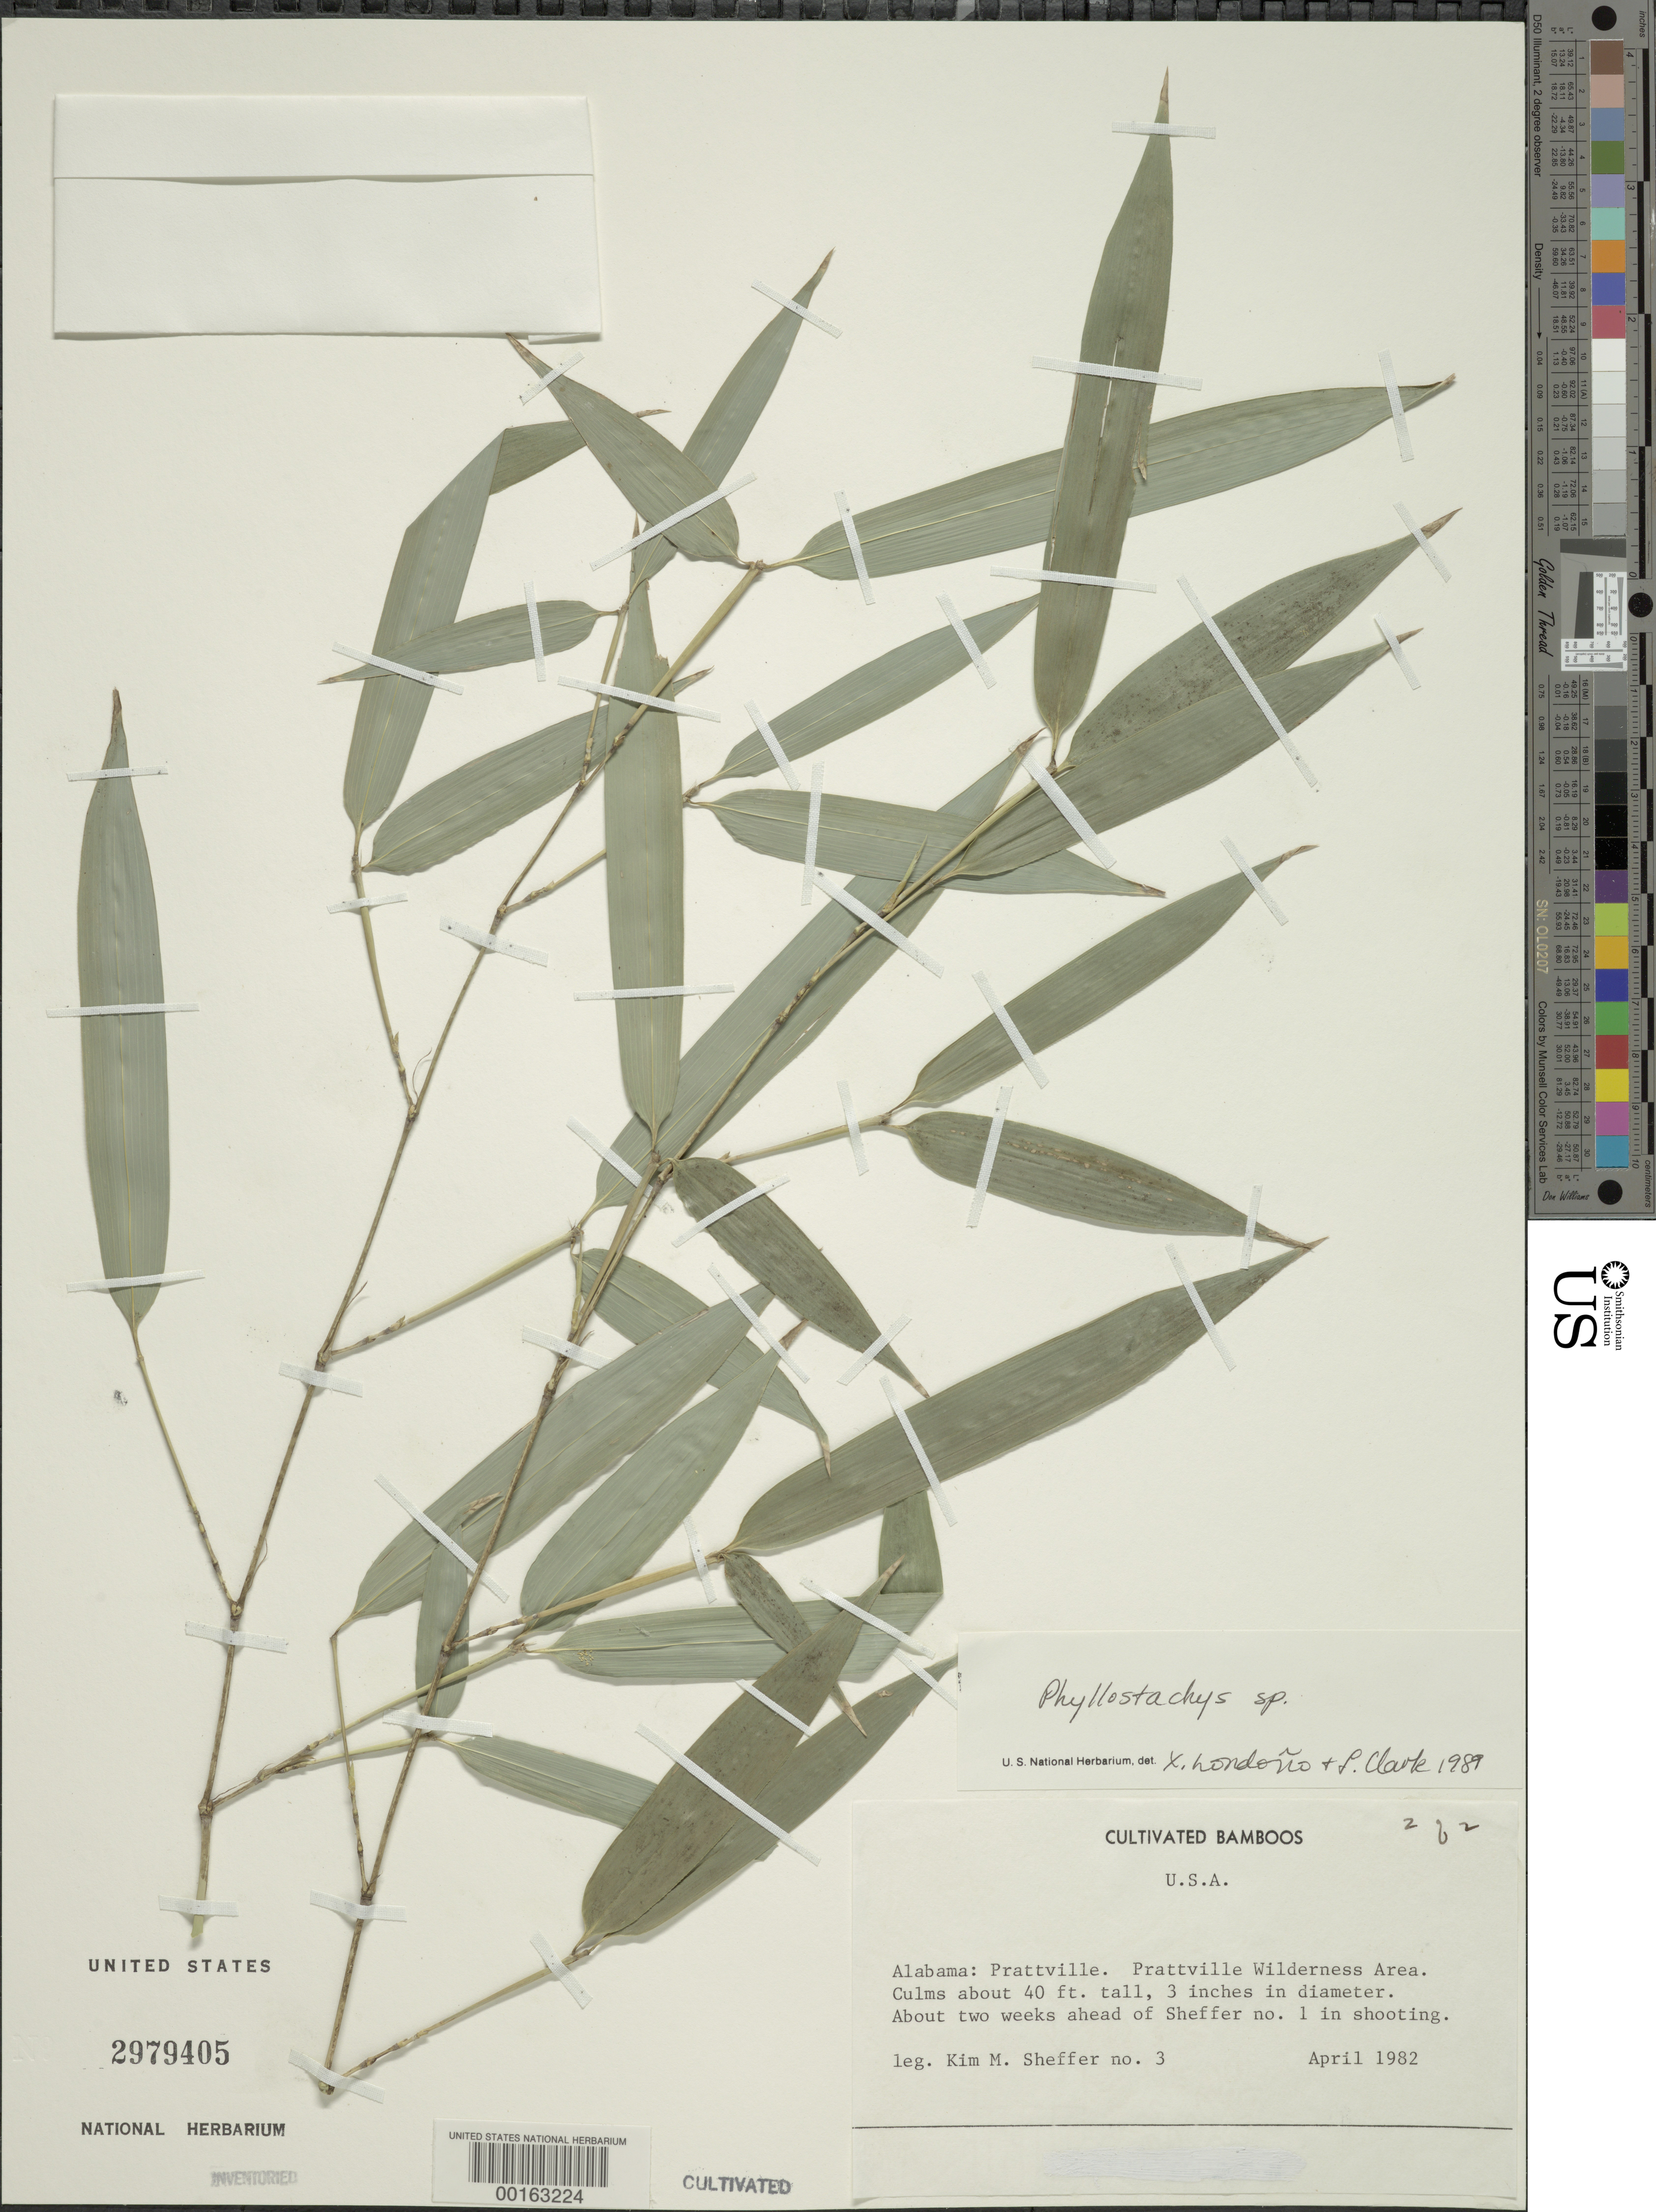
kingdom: Plantae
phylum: Tracheophyta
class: Liliopsida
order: Poales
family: Poaceae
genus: Phyllostachys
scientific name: Phyllostachys sp.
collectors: K. Sheffer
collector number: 3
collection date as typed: Apr 1982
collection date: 1982-04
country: United States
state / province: Alabama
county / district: Autauga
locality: Prattville, prattville wilderness area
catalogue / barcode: US 2979405